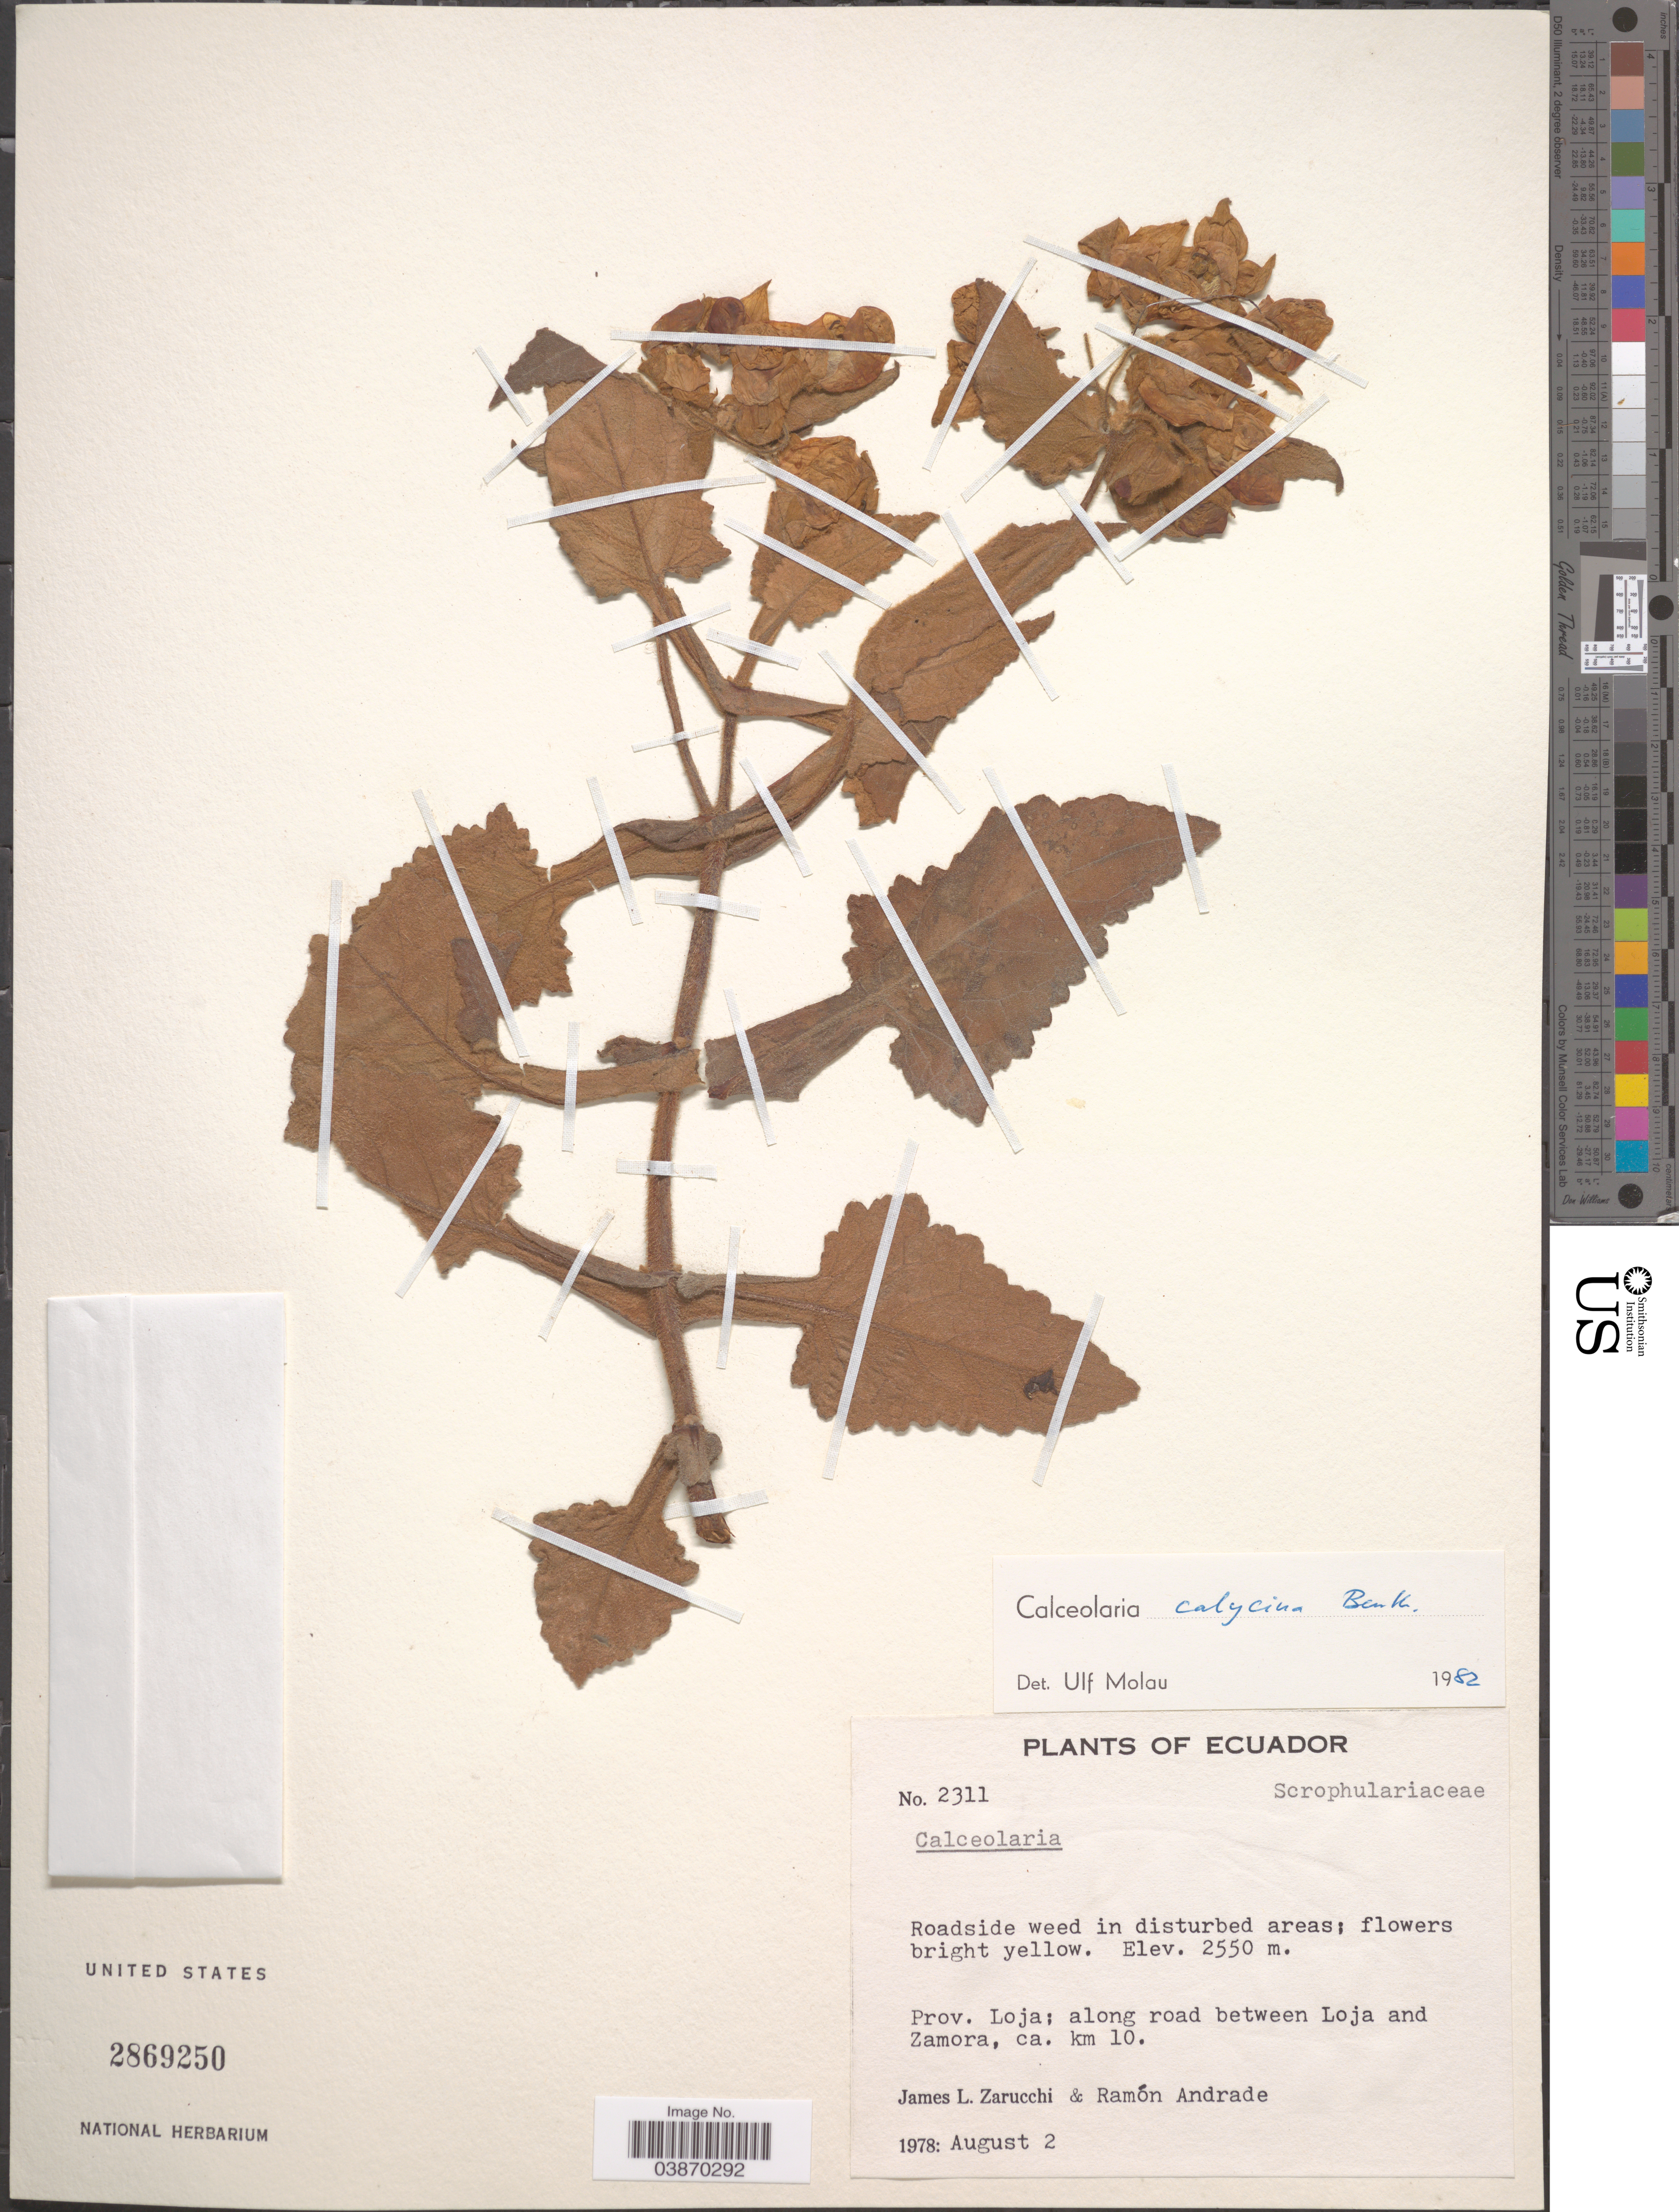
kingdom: Plantae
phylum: Tracheophyta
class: Magnoliopsida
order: Lamiales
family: Calceolariaceae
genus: Calceolaria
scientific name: Calceolaria calycina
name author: Benth.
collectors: J. L. Zarucchi & R. Andrade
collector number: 2311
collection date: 1978-08-02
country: Ecuador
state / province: Loja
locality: Along road between Loja and Zamora, ca. km 10.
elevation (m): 2250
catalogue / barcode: US 2869250